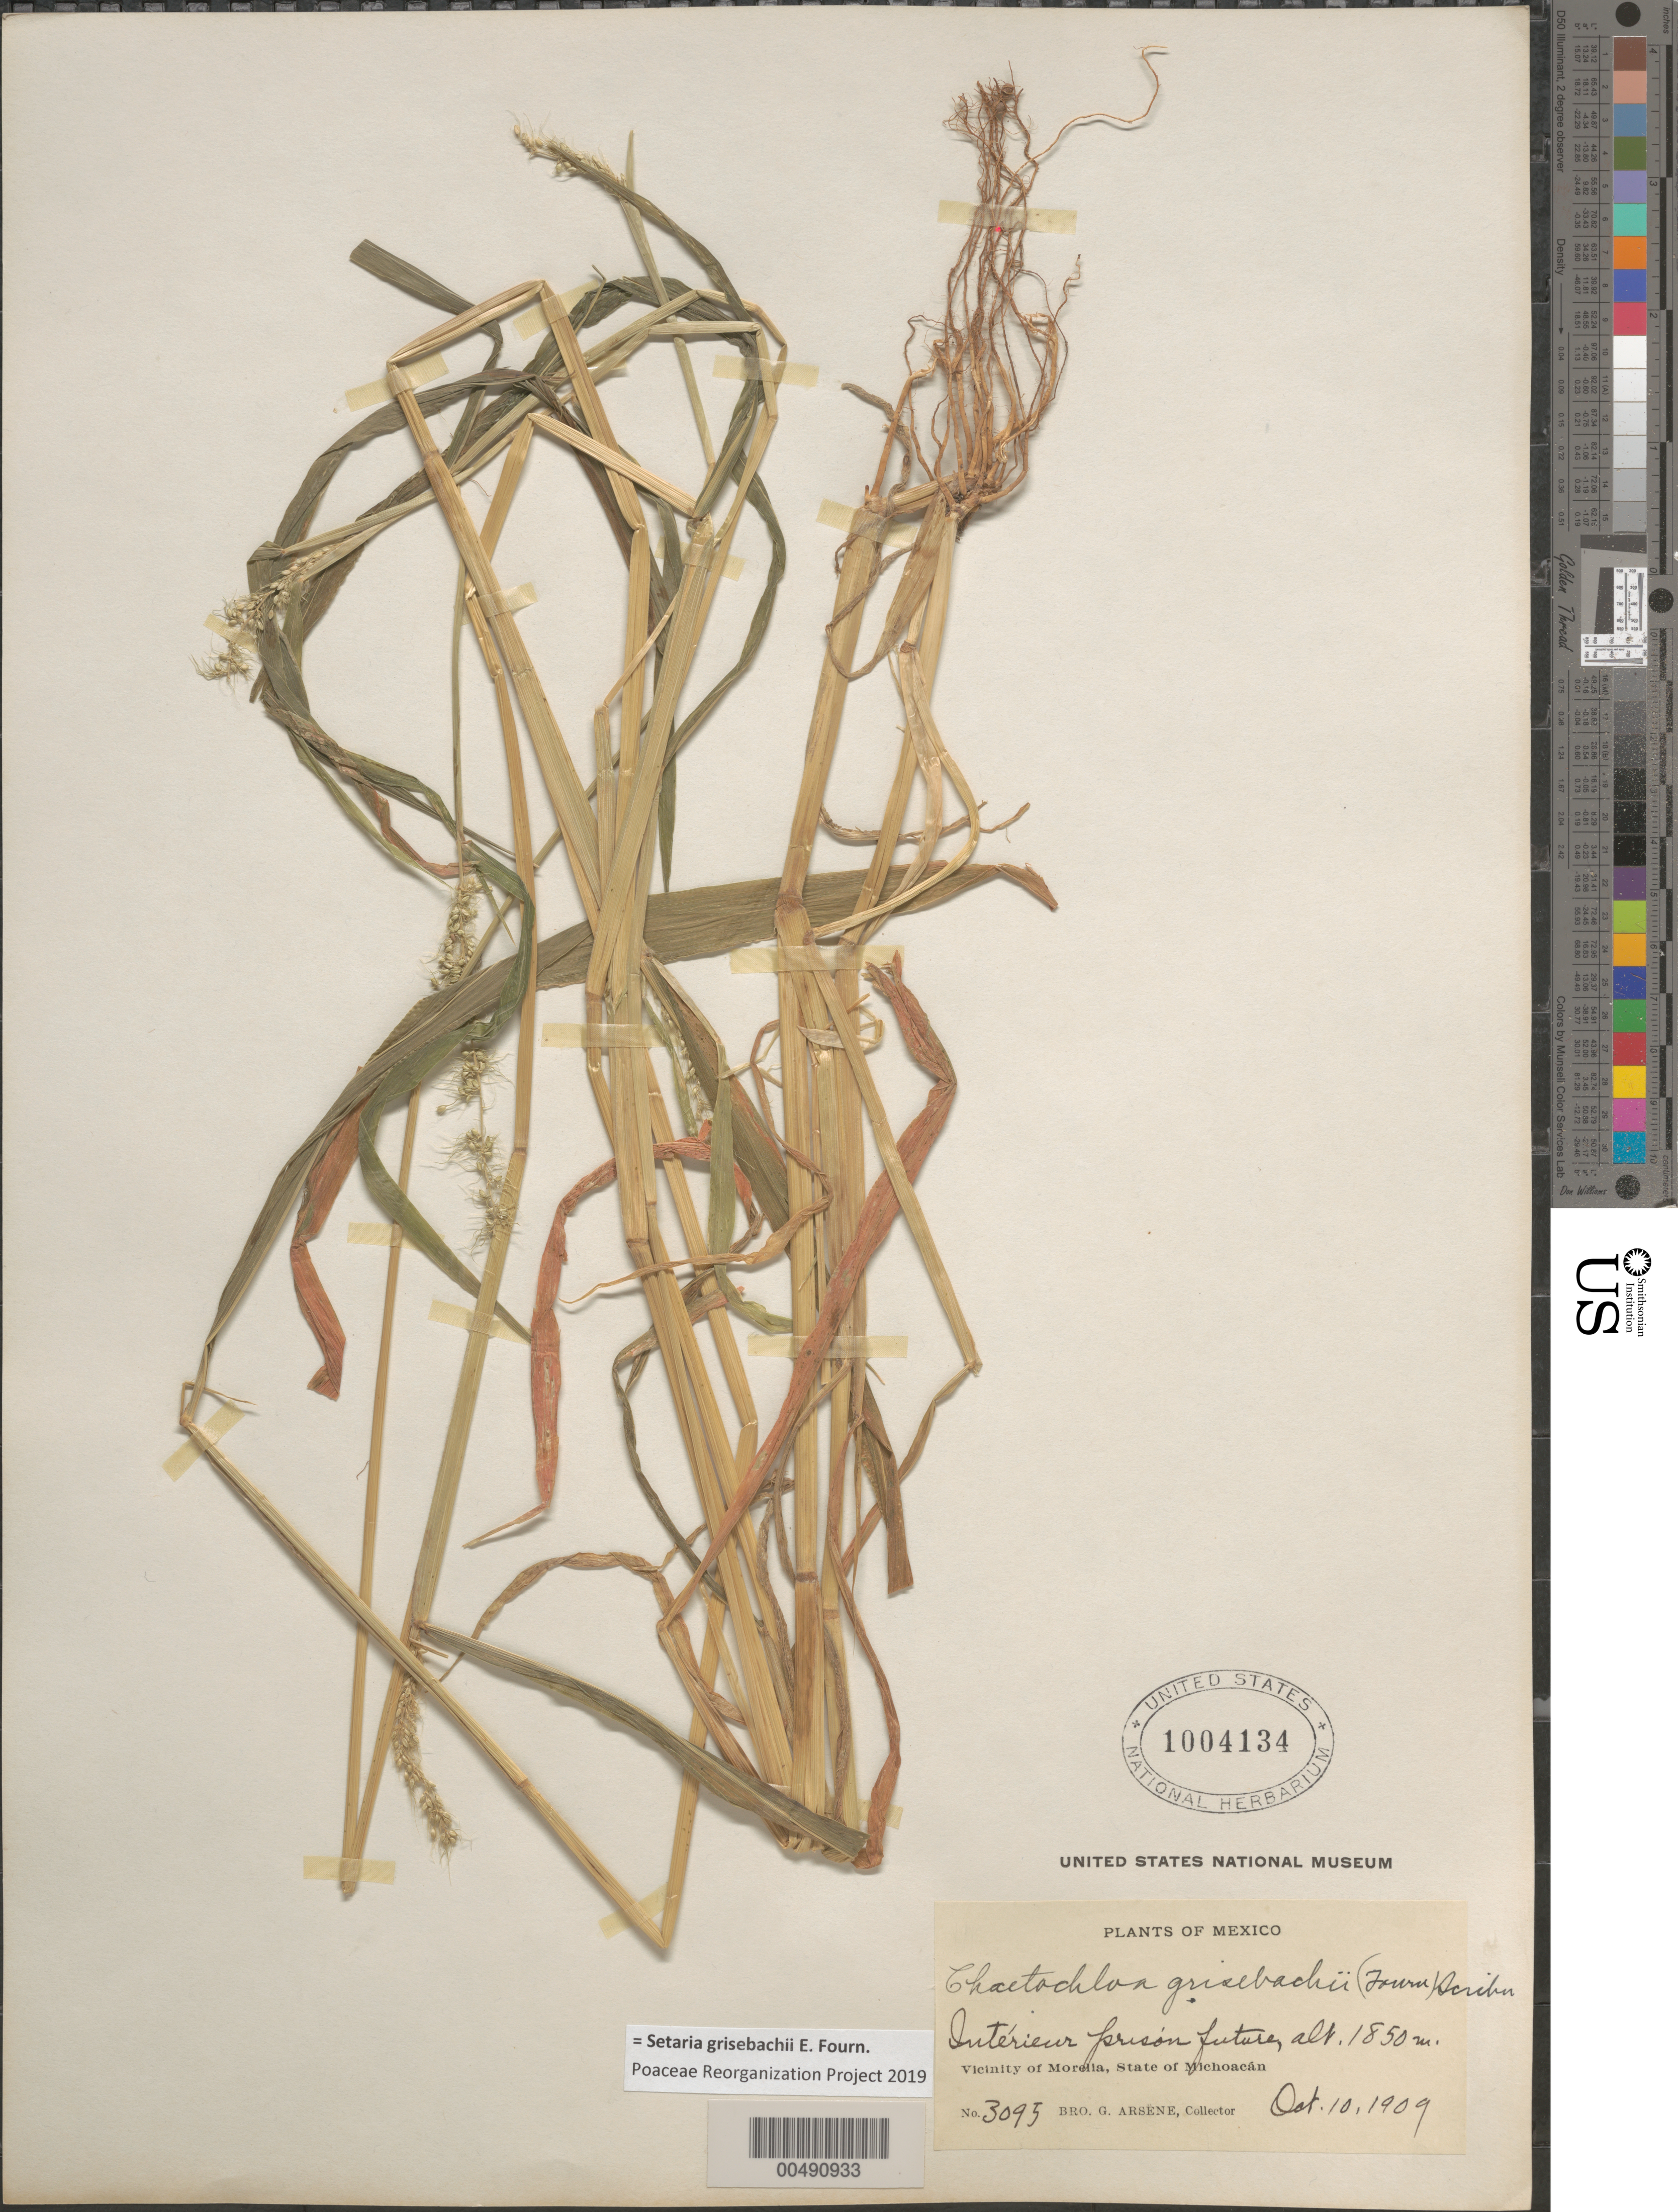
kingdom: Plantae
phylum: Tracheophyta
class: Liliopsida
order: Poales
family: Poaceae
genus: Setaria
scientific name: Setaria grisebachii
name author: E. Fourn.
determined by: Poaceae Reorganization Project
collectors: Bro. G. Arsène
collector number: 3095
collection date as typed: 10 Oct 1909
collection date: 1909-10-10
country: Mexico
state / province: Michoacán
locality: Vicinity of Morelia, intérieur prisón future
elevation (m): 1850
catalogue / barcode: US 1004134